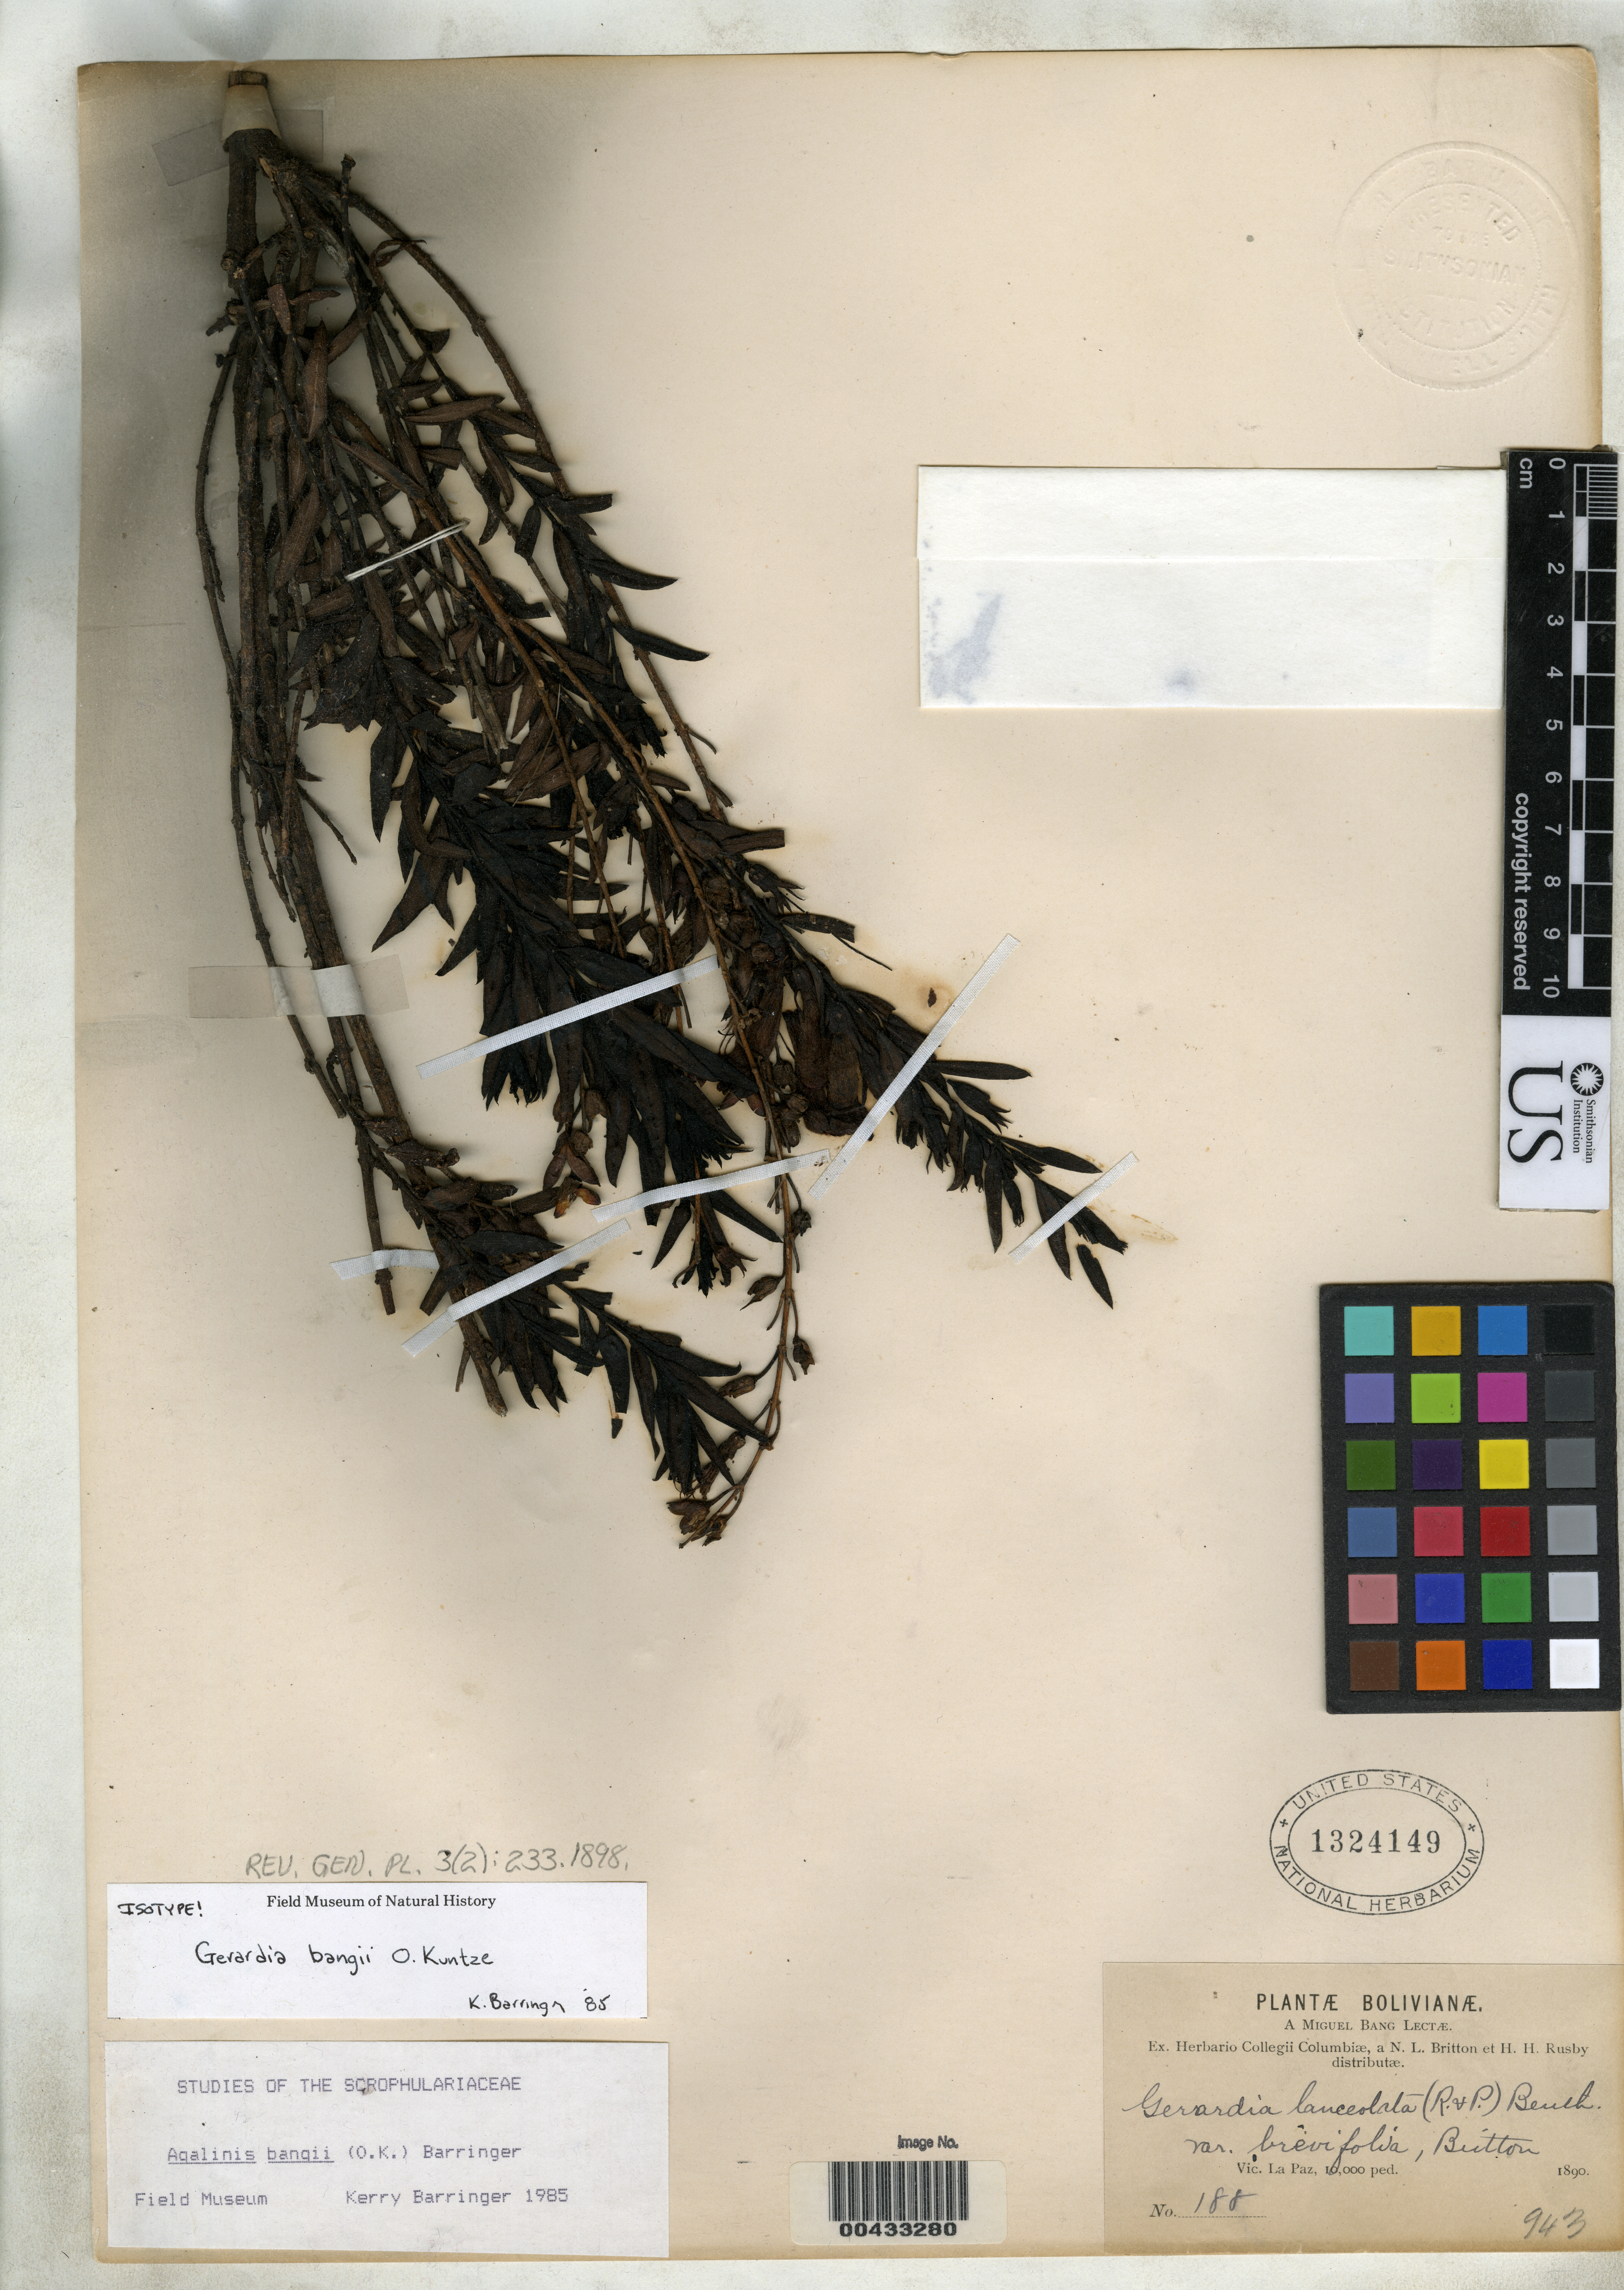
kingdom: Plantae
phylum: Tracheophyta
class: Magnoliopsida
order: Lamiales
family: Orobanchaceae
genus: Gerardia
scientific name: Gerardia bangii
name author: Kuntze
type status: Isotype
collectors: M. Bang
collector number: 188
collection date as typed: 1890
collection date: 1890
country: Bolivia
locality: Vicinity La Paz.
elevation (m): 3048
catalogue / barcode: US 1324149